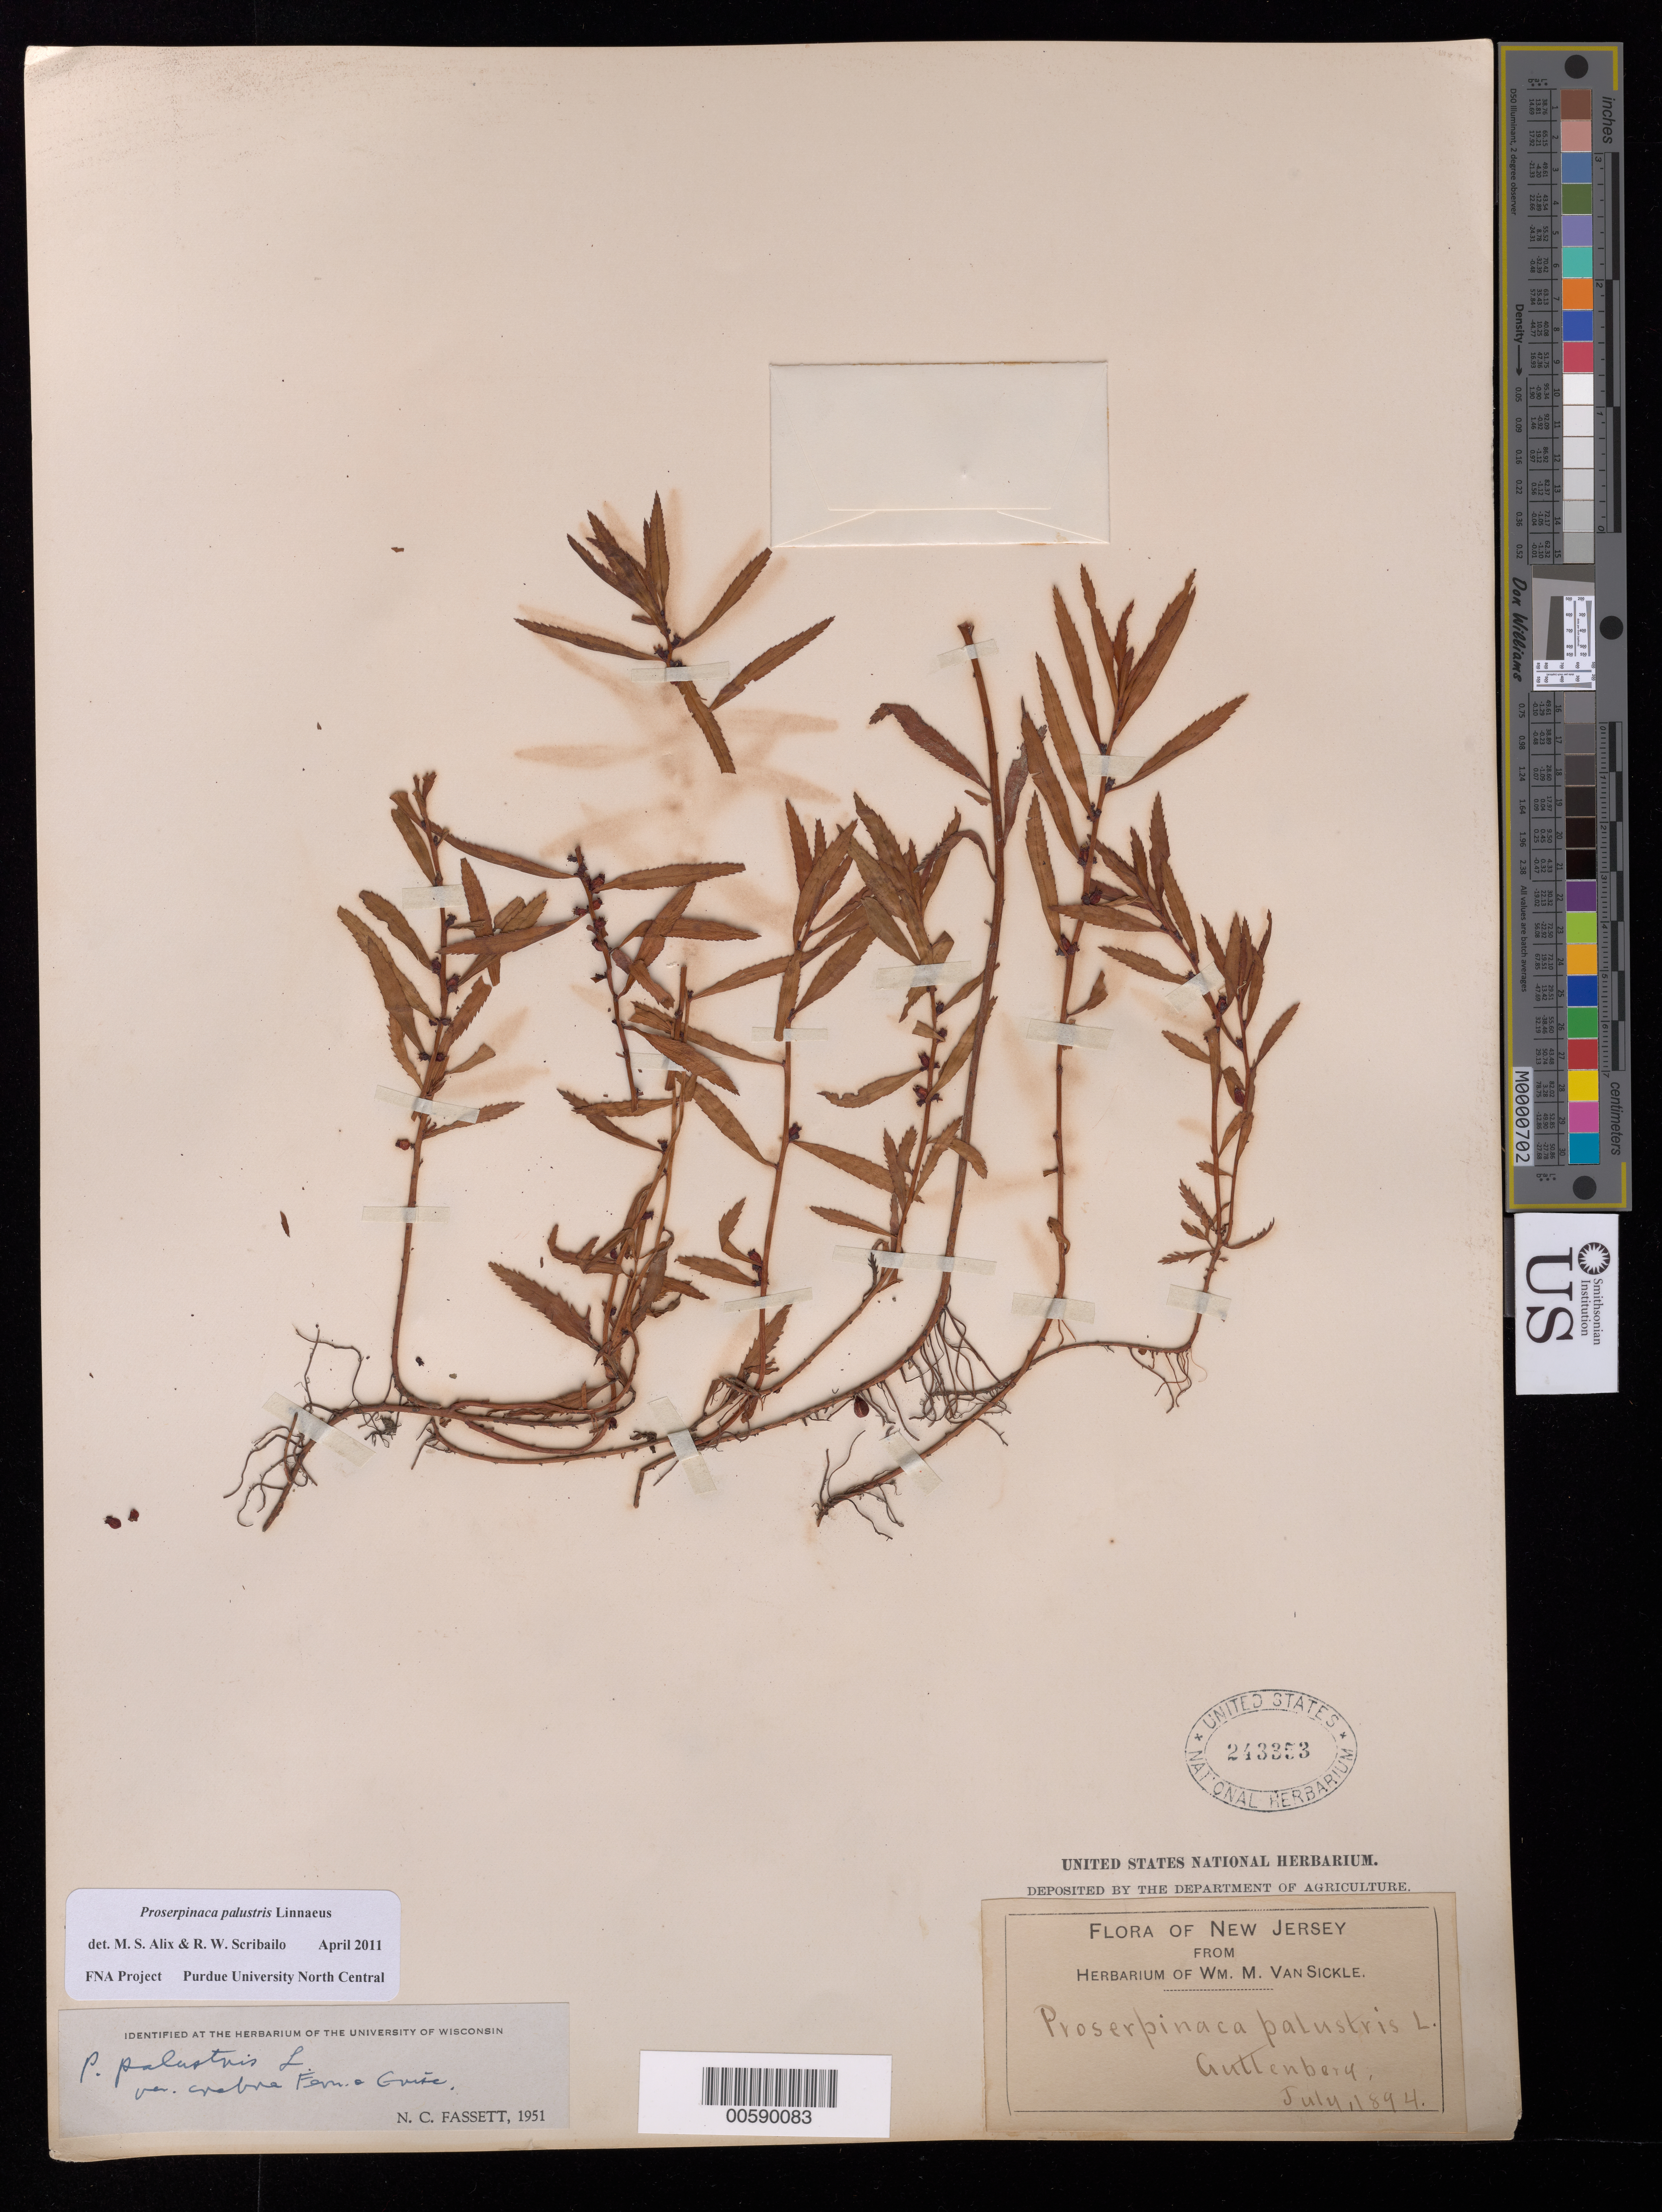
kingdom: Plantae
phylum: Tracheophyta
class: Magnoliopsida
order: Saxifragales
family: Haloragaceae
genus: Proserpinaca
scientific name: Proserpinaca palustris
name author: L.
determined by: Scribailo, R. W.; Alix, M. S.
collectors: W. M. Van Sickle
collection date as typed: Jul 1894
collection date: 1894-07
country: United States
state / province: New Jersey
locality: Guttenberg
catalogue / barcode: US 243353